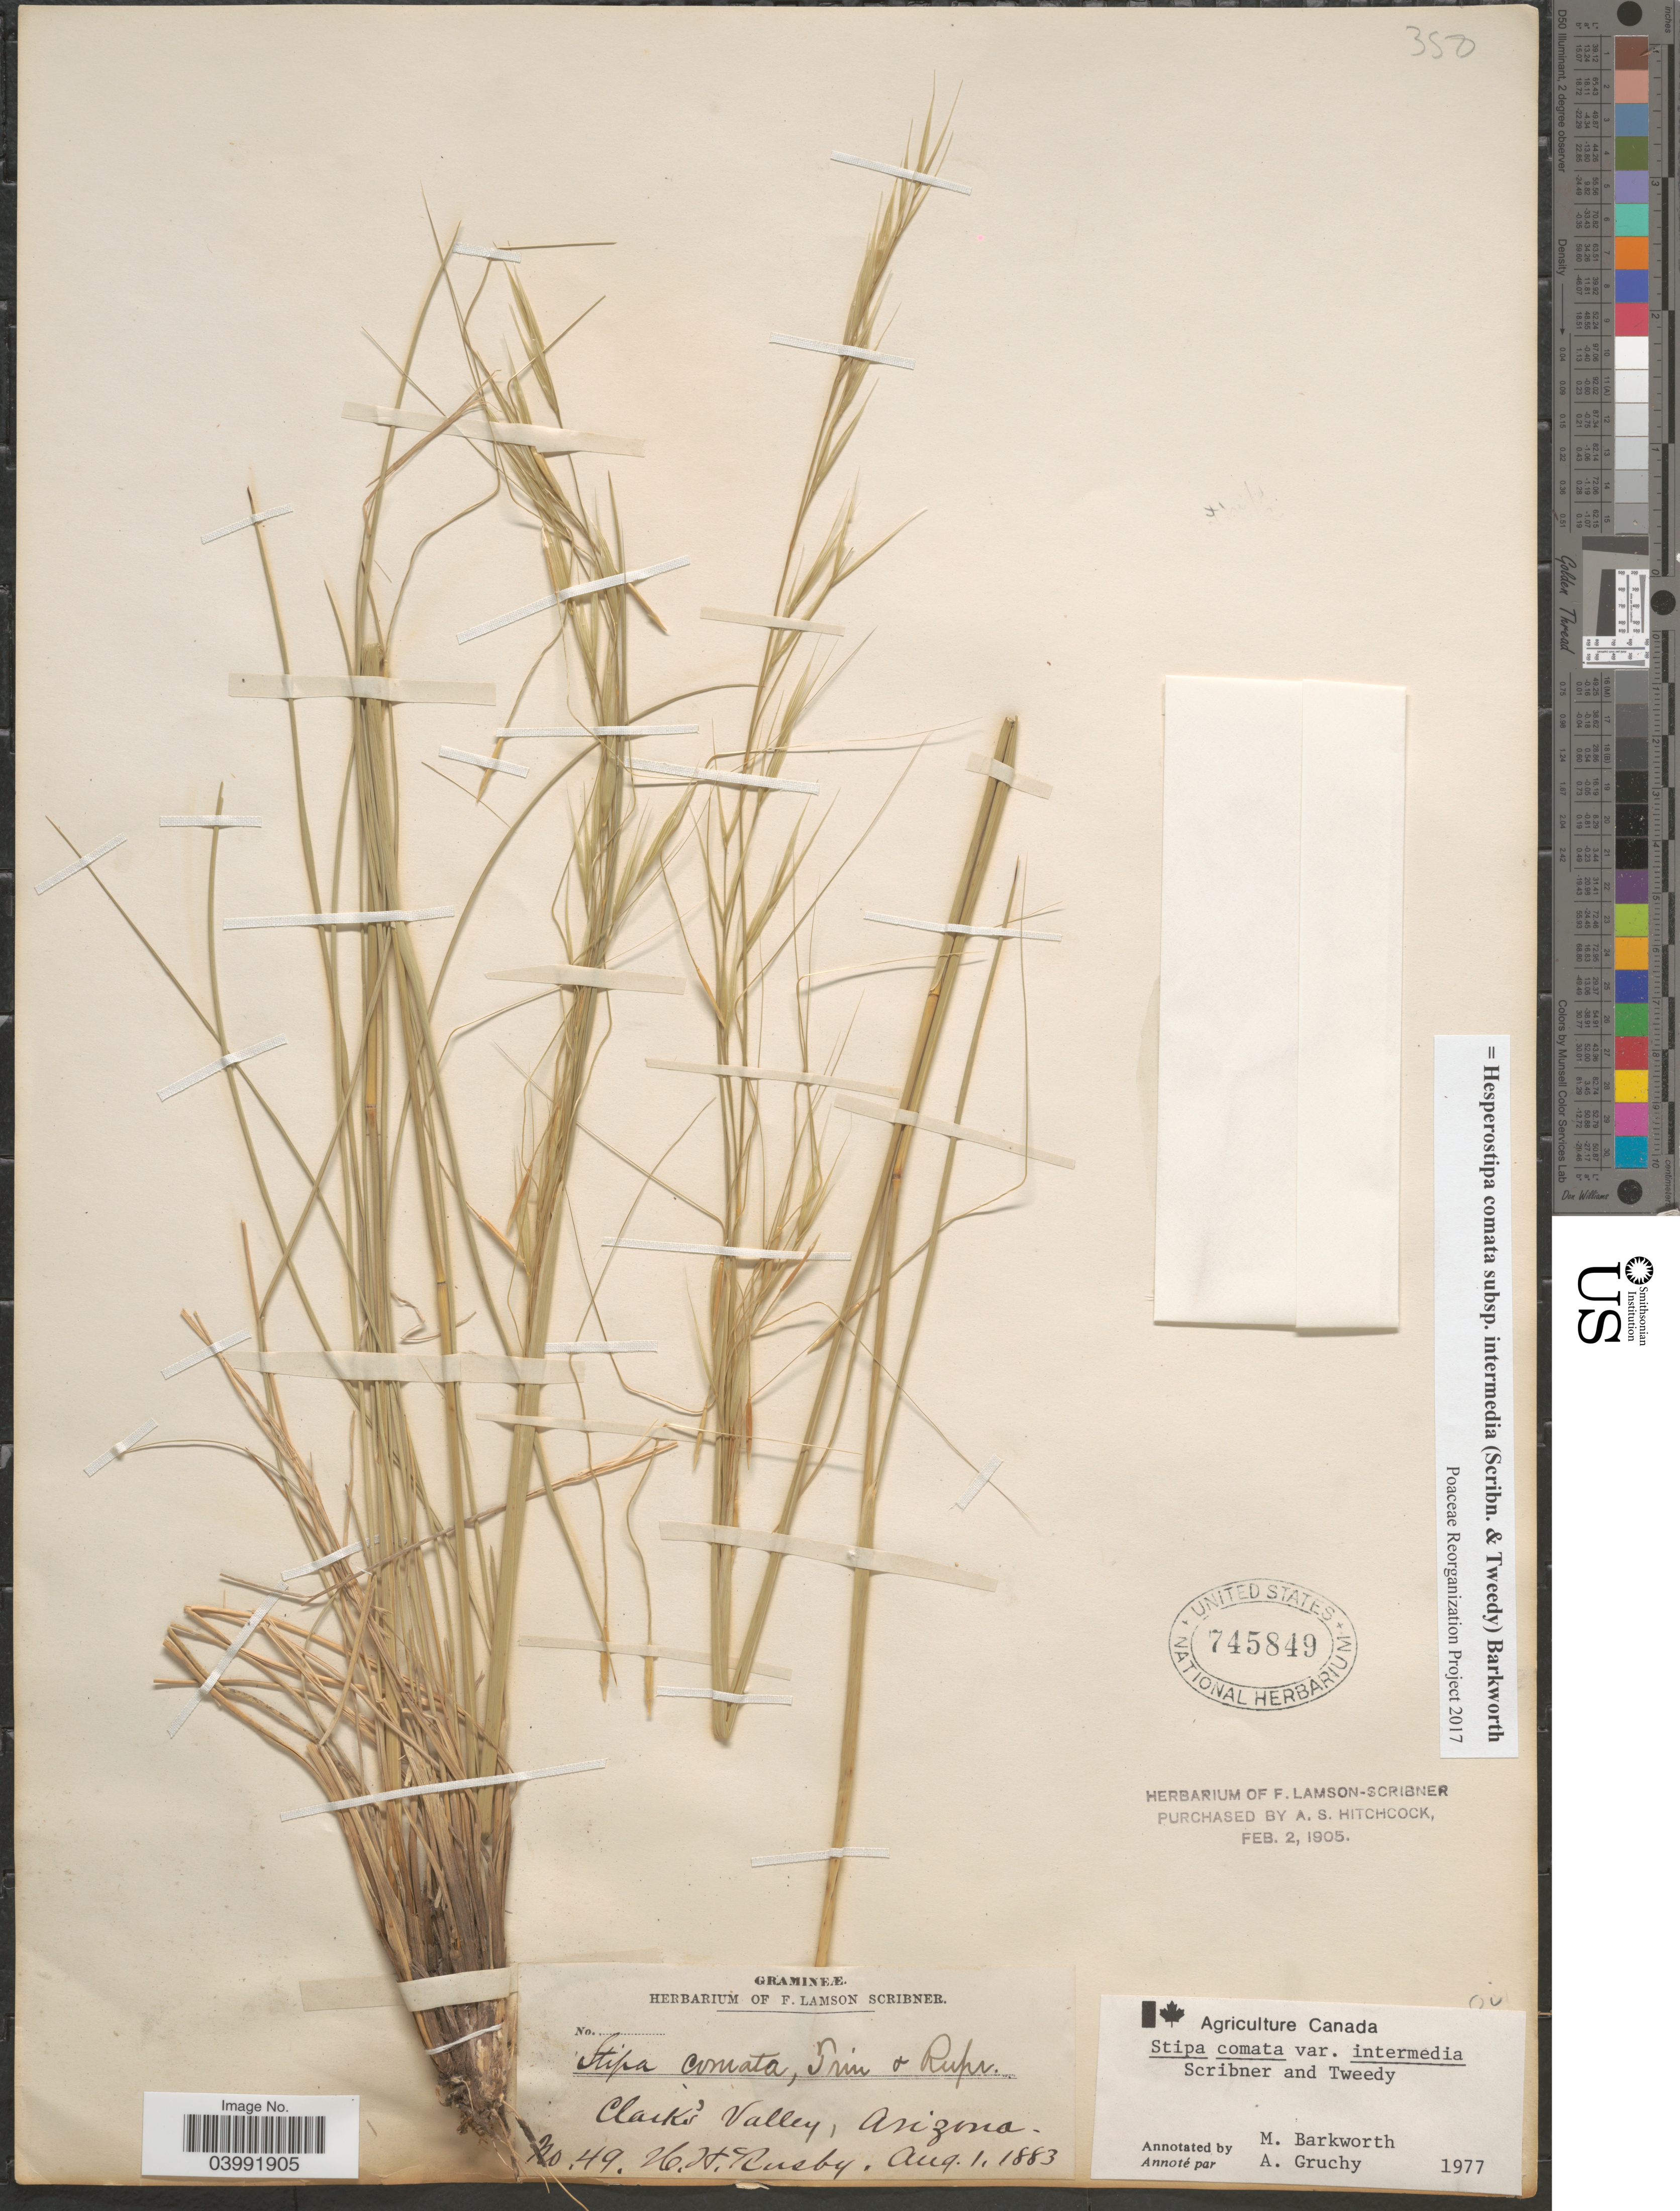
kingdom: Plantae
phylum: Tracheophyta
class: Liliopsida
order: Poales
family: Poaceae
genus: Hesperostipa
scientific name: Hesperostipa comata subsp. intermedia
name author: (Scribn. & Tweedy) Barkworth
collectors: H. H. Rusby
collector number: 49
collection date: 1883-08-01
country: United States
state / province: Arizona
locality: Clark's Valley.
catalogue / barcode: US 745849